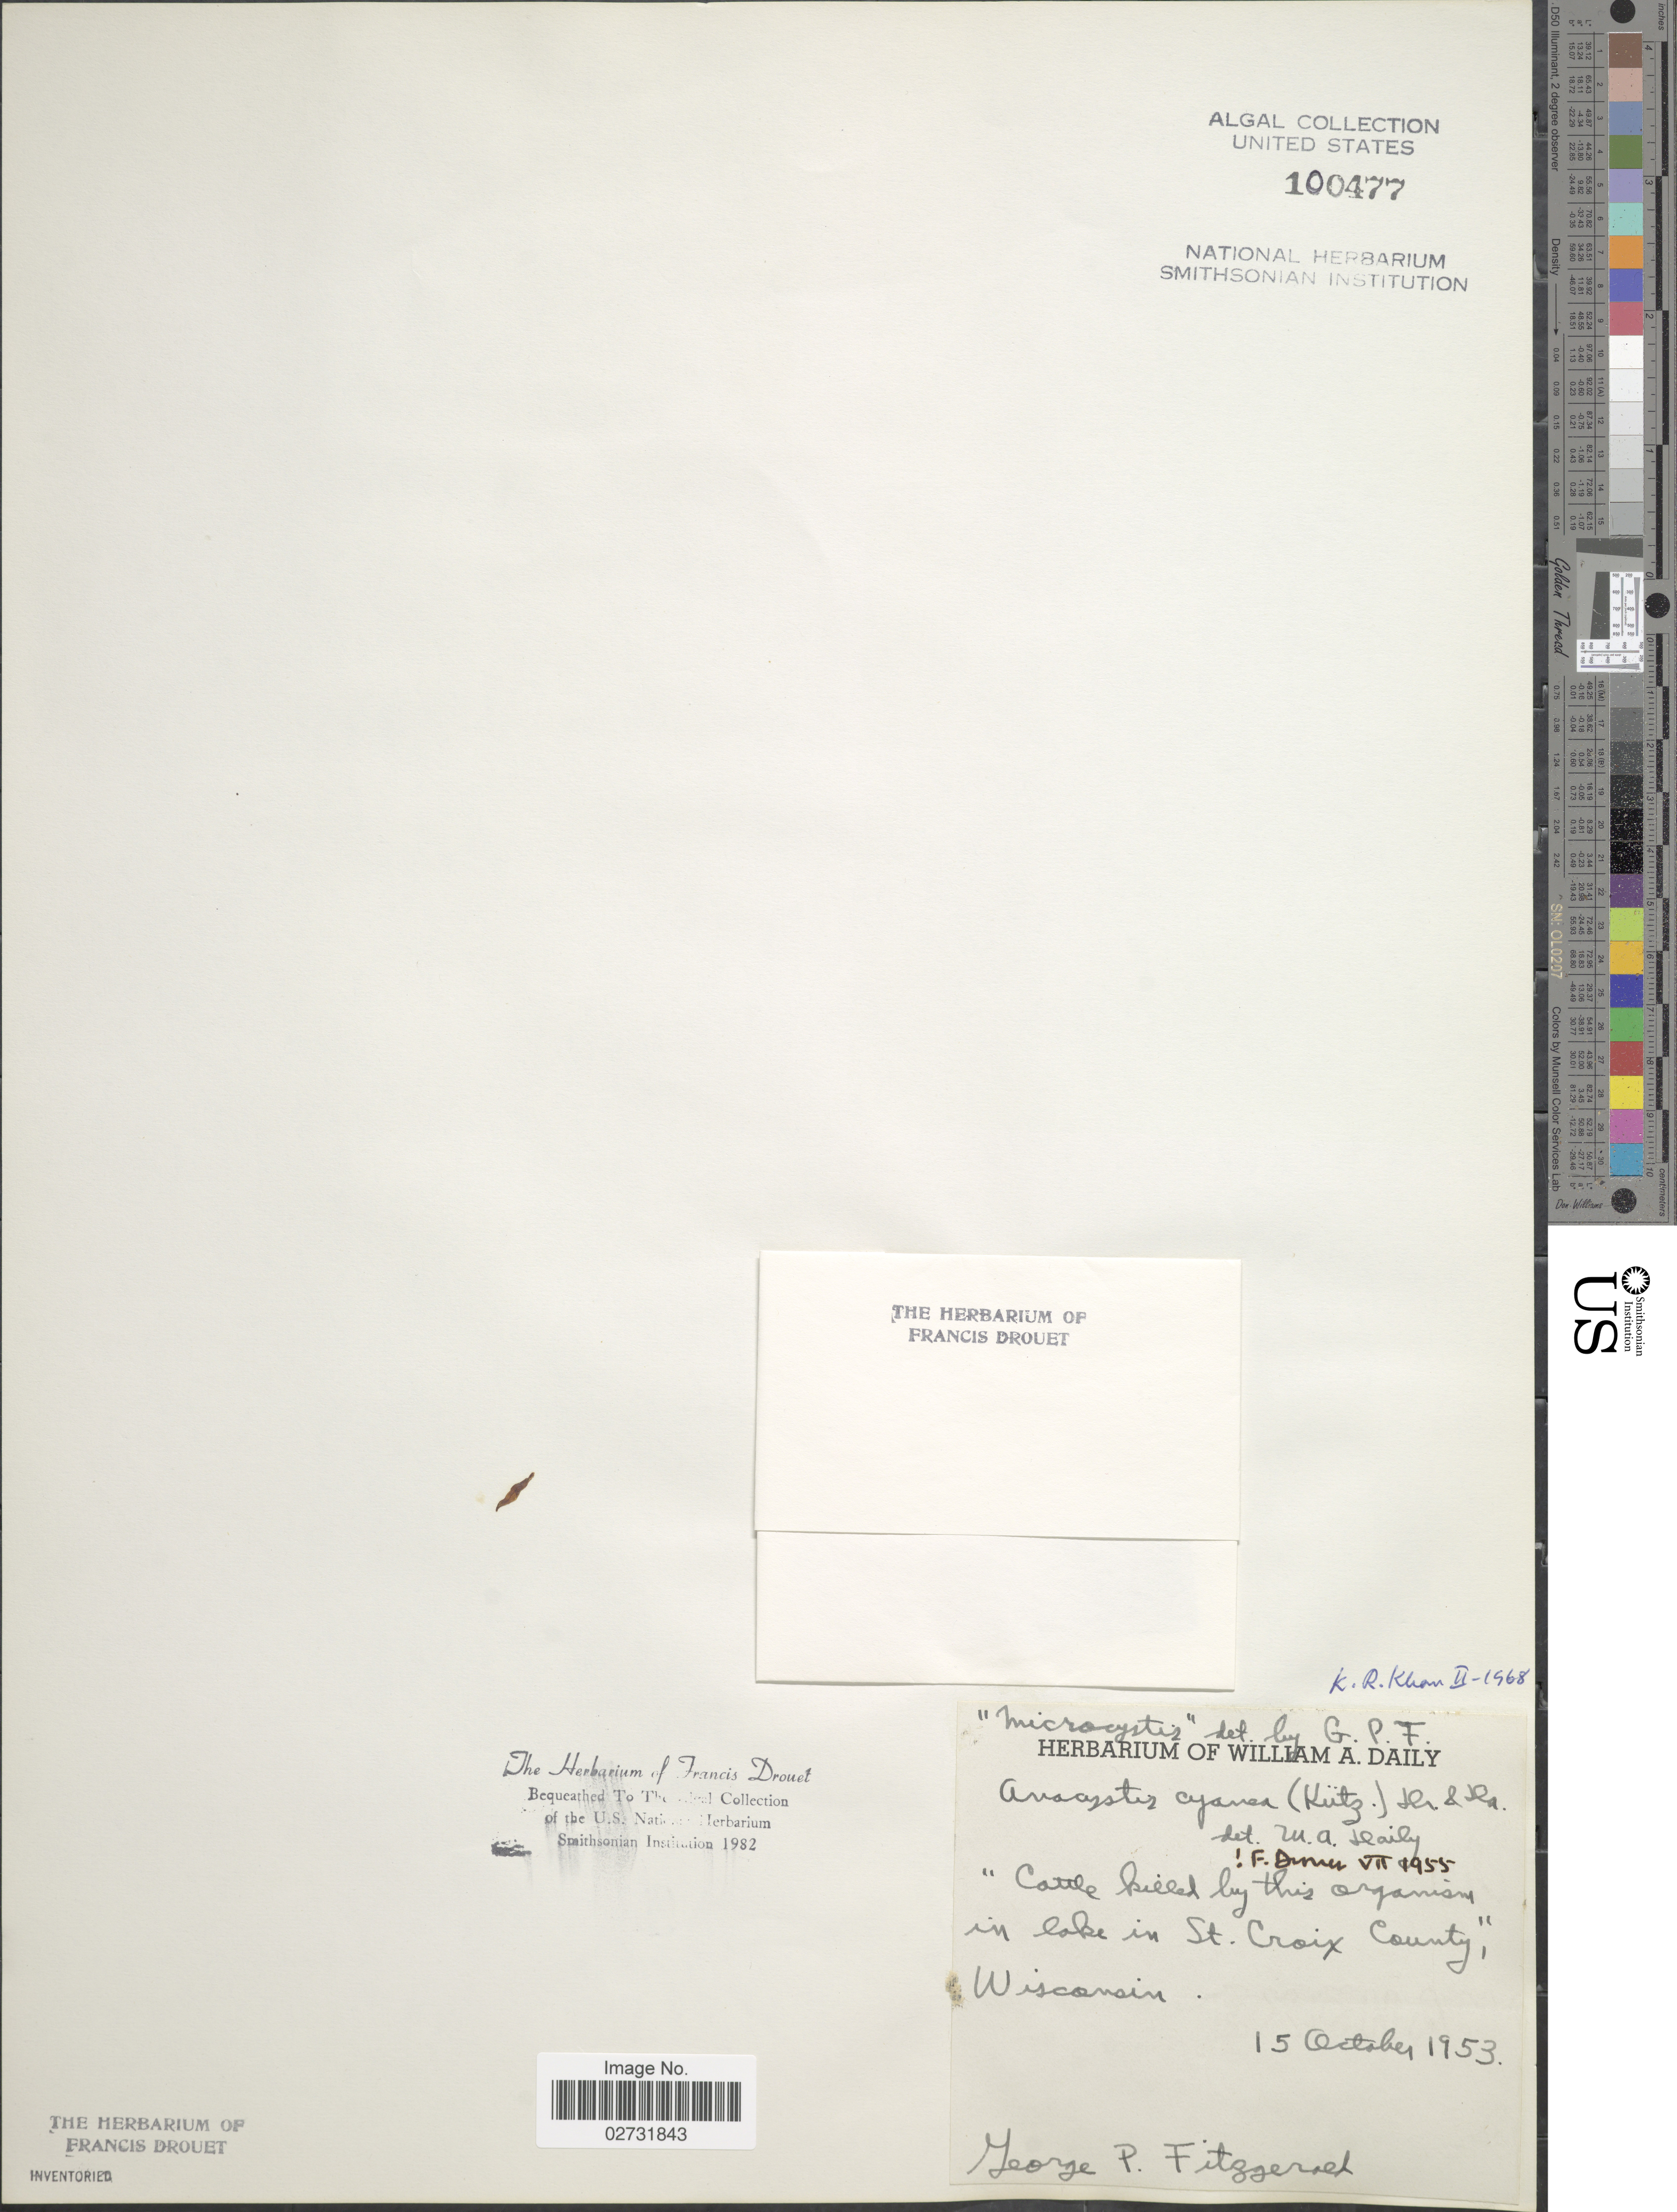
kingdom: Bacteria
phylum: Cyanobacteria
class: Cyanobacteriia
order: Cyanobacteriales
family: Chroococcaceae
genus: Anacystis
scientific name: Anacystis cyanea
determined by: Fitzgerald, G. P.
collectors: G. Fitzgerald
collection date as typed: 15 Oct 1953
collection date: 1953-10-15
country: United States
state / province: Wisconsin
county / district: Saint Croix County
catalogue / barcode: US 100477